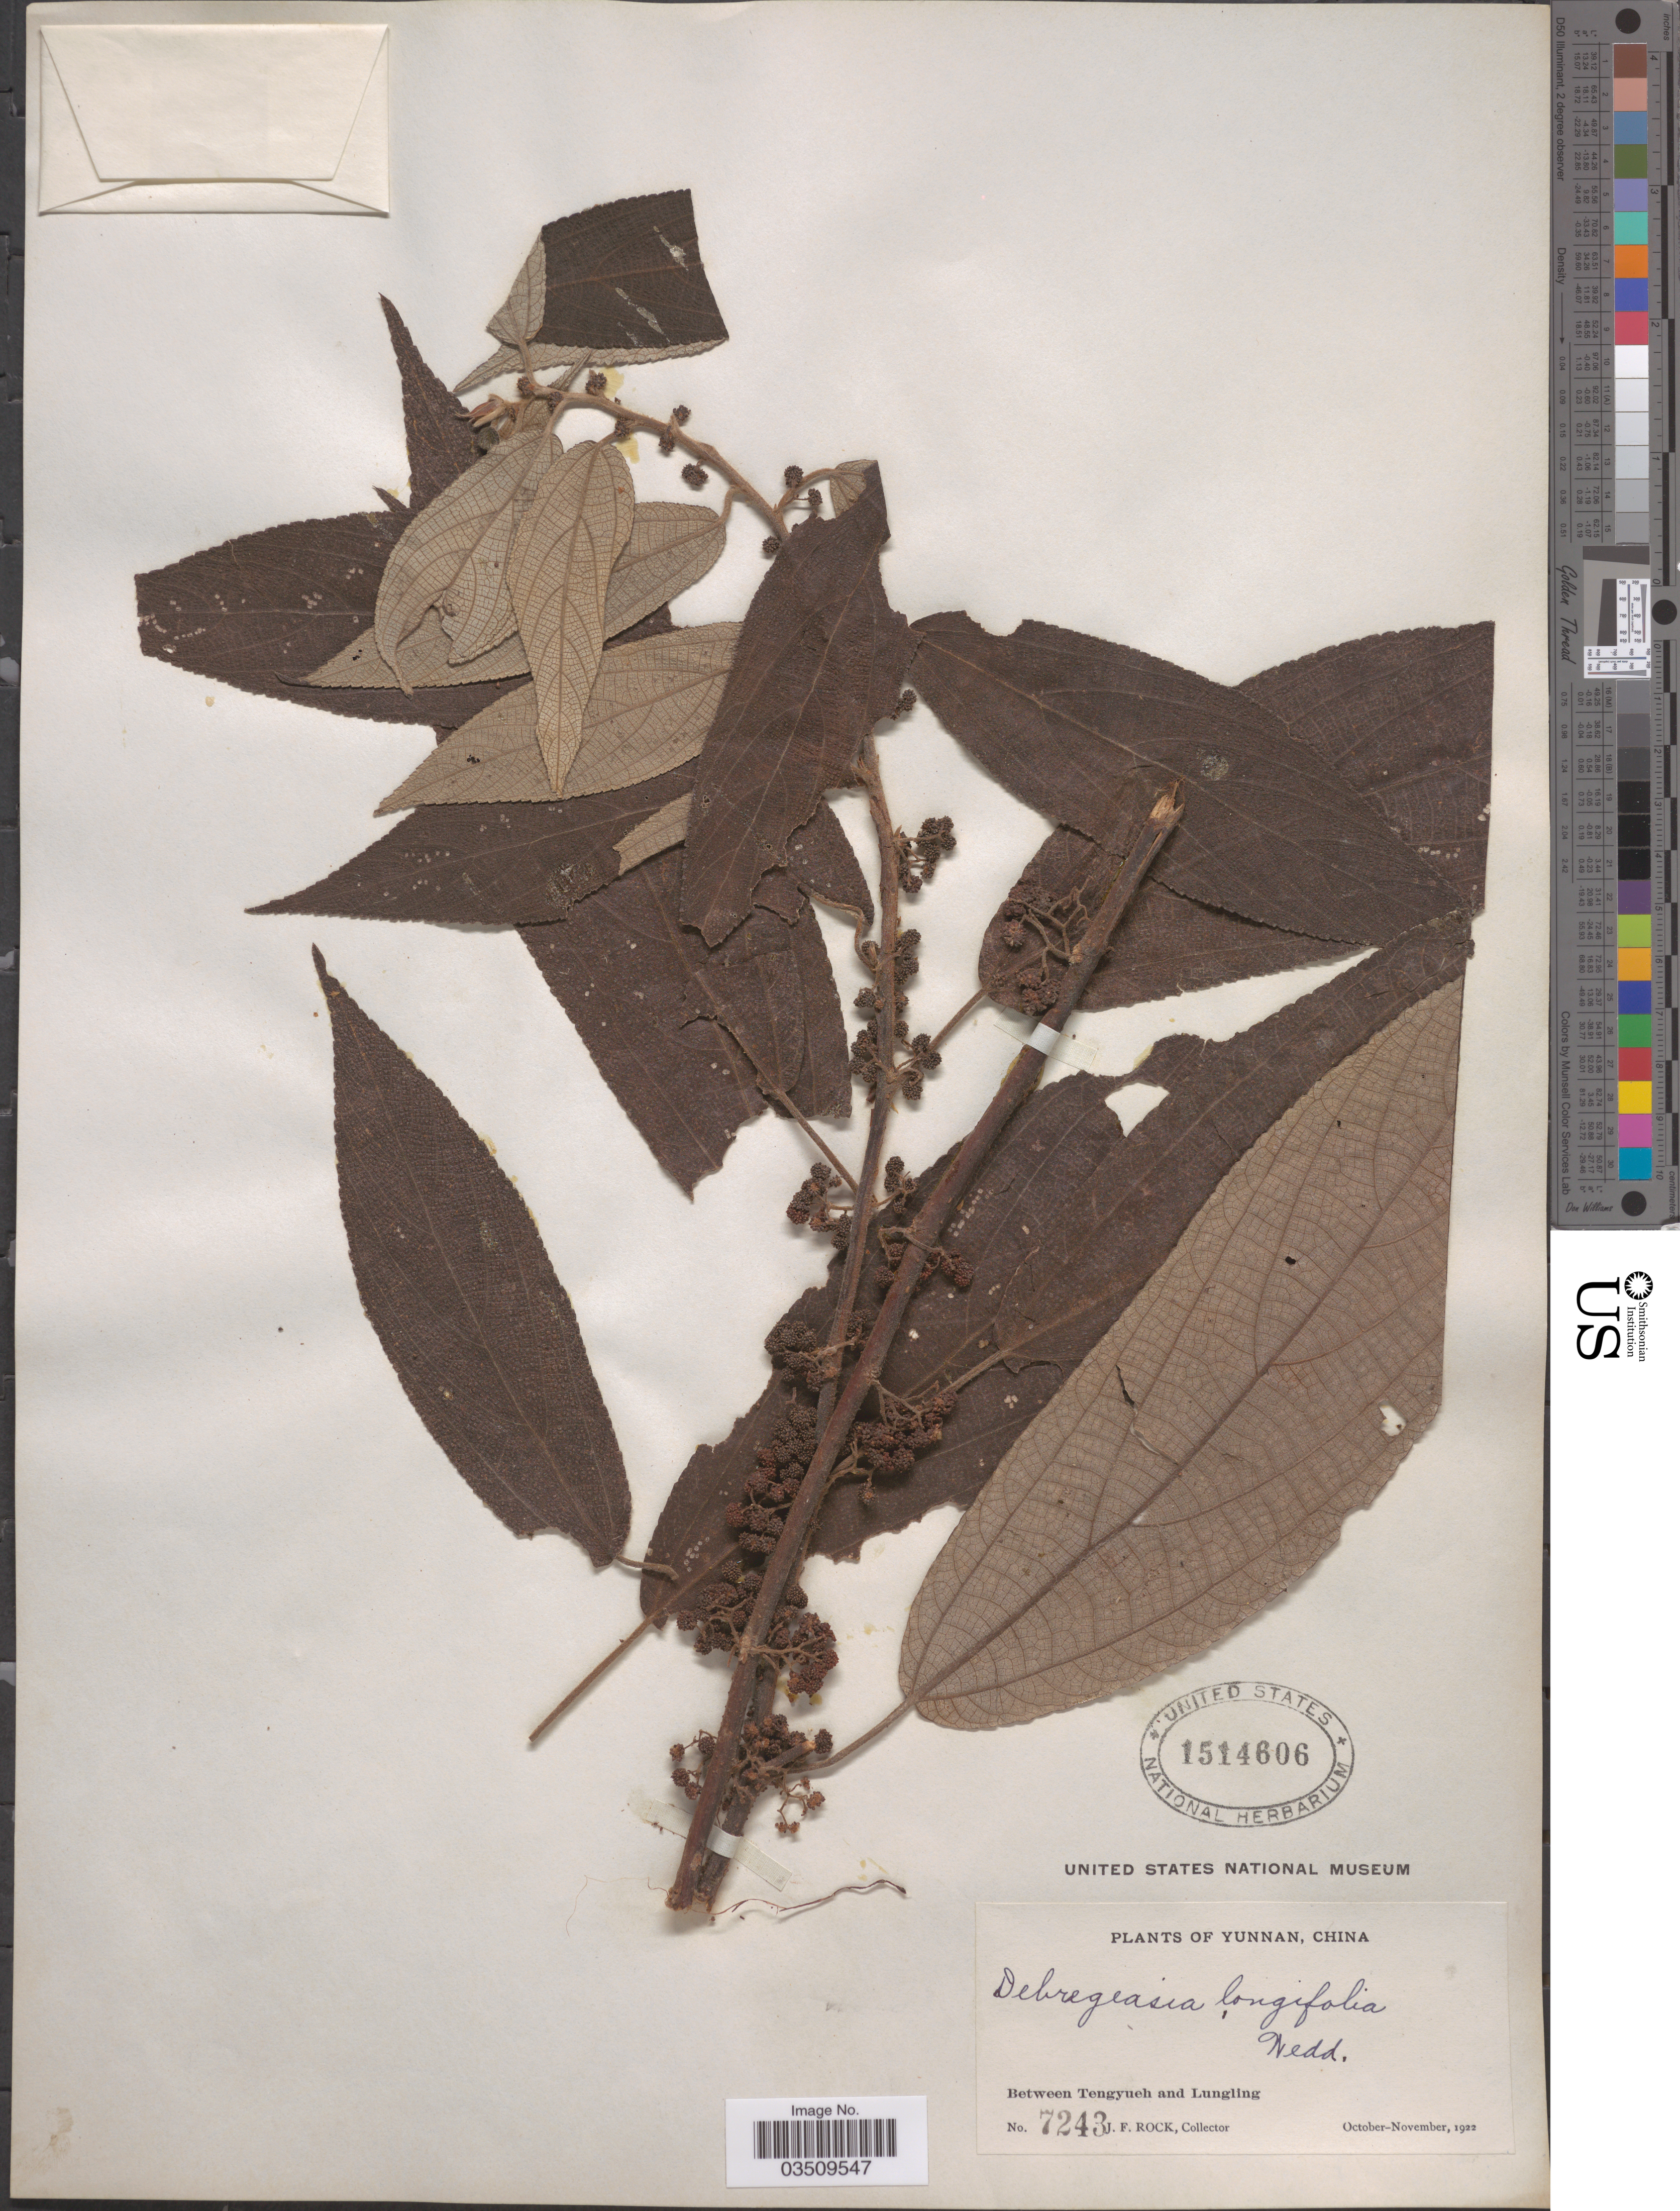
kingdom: Plantae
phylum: Tracheophyta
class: Magnoliopsida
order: Rosales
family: Urticaceae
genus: Debregeasia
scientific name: Debregeasia longifolia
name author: (Burm. f.) Wedd.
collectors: J. Rock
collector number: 7243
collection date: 1922-10/1922-11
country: China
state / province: Yunnan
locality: Between Tengyueh and Lungling.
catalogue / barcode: US 1514606